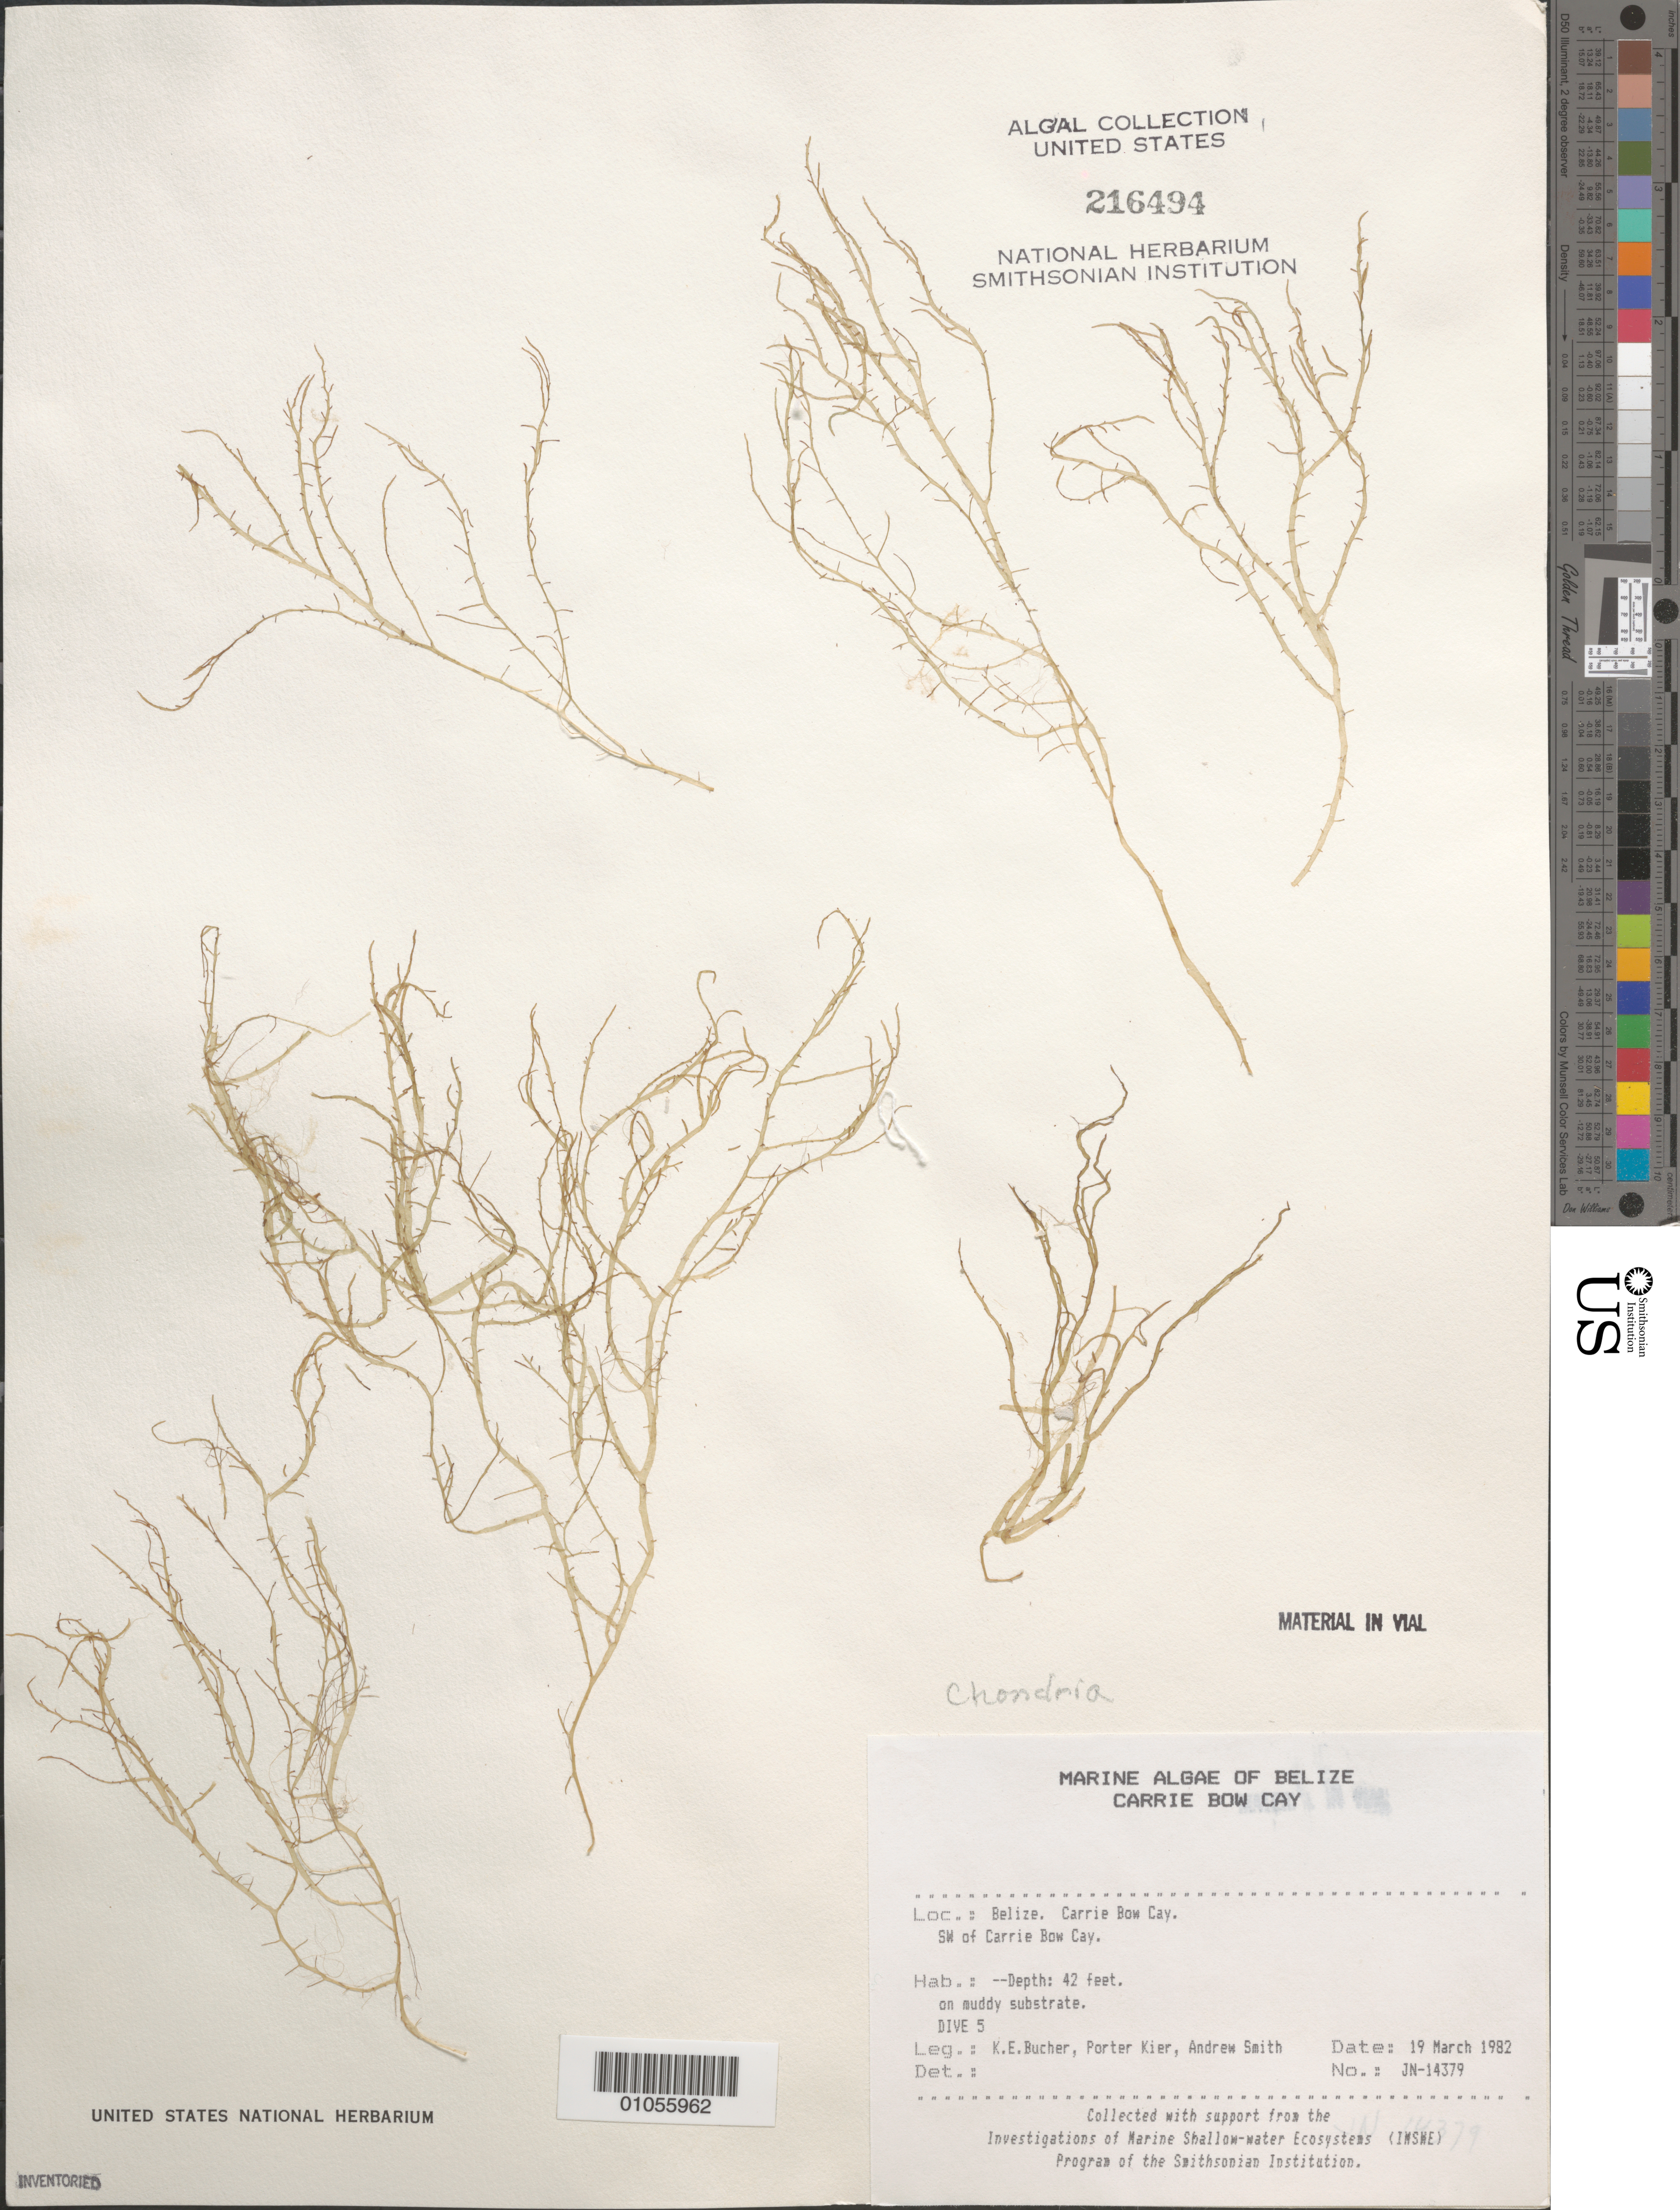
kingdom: Plantae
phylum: Rhodophyta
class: Florideophyceae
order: Ceramiales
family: Rhodomelaceae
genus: Chondria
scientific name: Chondria sp.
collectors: K. E. Bucher, P. Kier & A. Smith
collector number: JN-14379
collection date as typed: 19 Mar 1982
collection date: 1982-03-19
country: Belize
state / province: Stann Creek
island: Carrie Bow Cay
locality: Southwest of Carrie Bow Cay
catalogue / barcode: US 216494